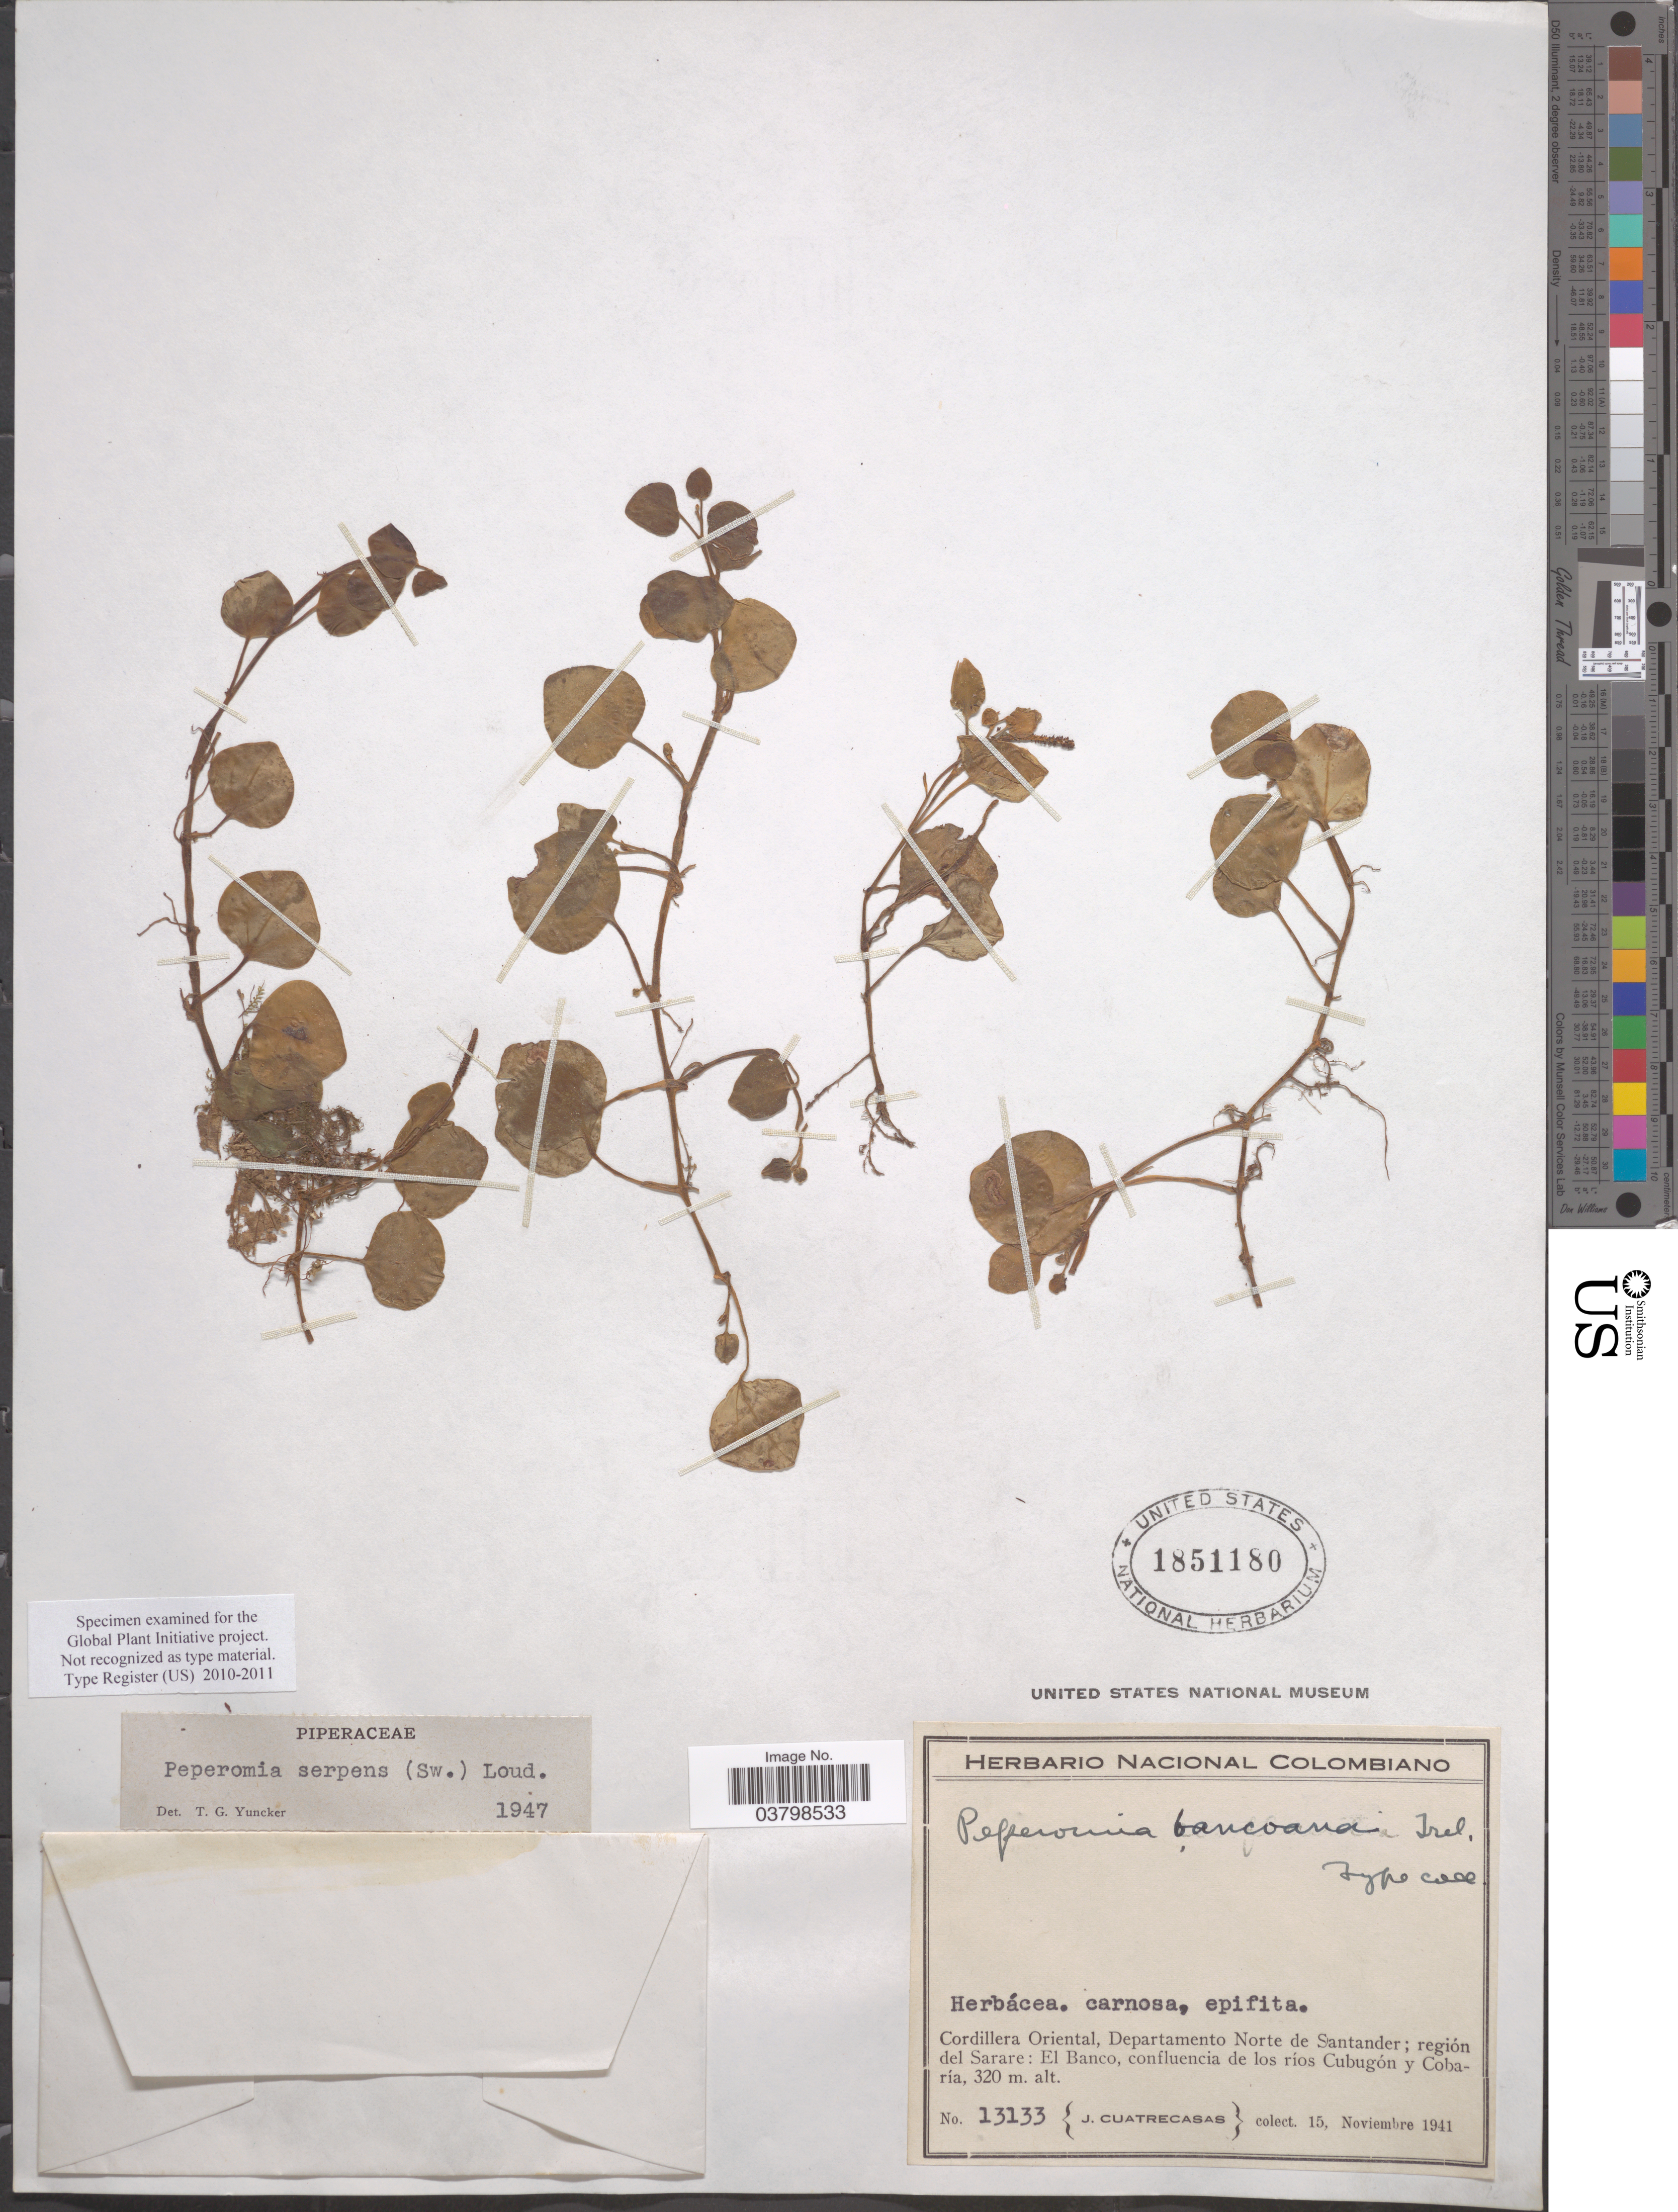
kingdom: Plantae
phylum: Tracheophyta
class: Magnoliopsida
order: Piperales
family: Piperaceae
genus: Peperomia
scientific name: Peperomia serpens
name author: (Sw.) Loudon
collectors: J. Cuatrecasas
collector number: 13133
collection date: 1941-11-15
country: Colombia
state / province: Norte de Santander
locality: Cordillera Oriental, Departamento Norte de Santander; región del Sarare: El Blanco, confluencia de los ríos Cubugón y Cobaría.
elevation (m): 320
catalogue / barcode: US 1851180